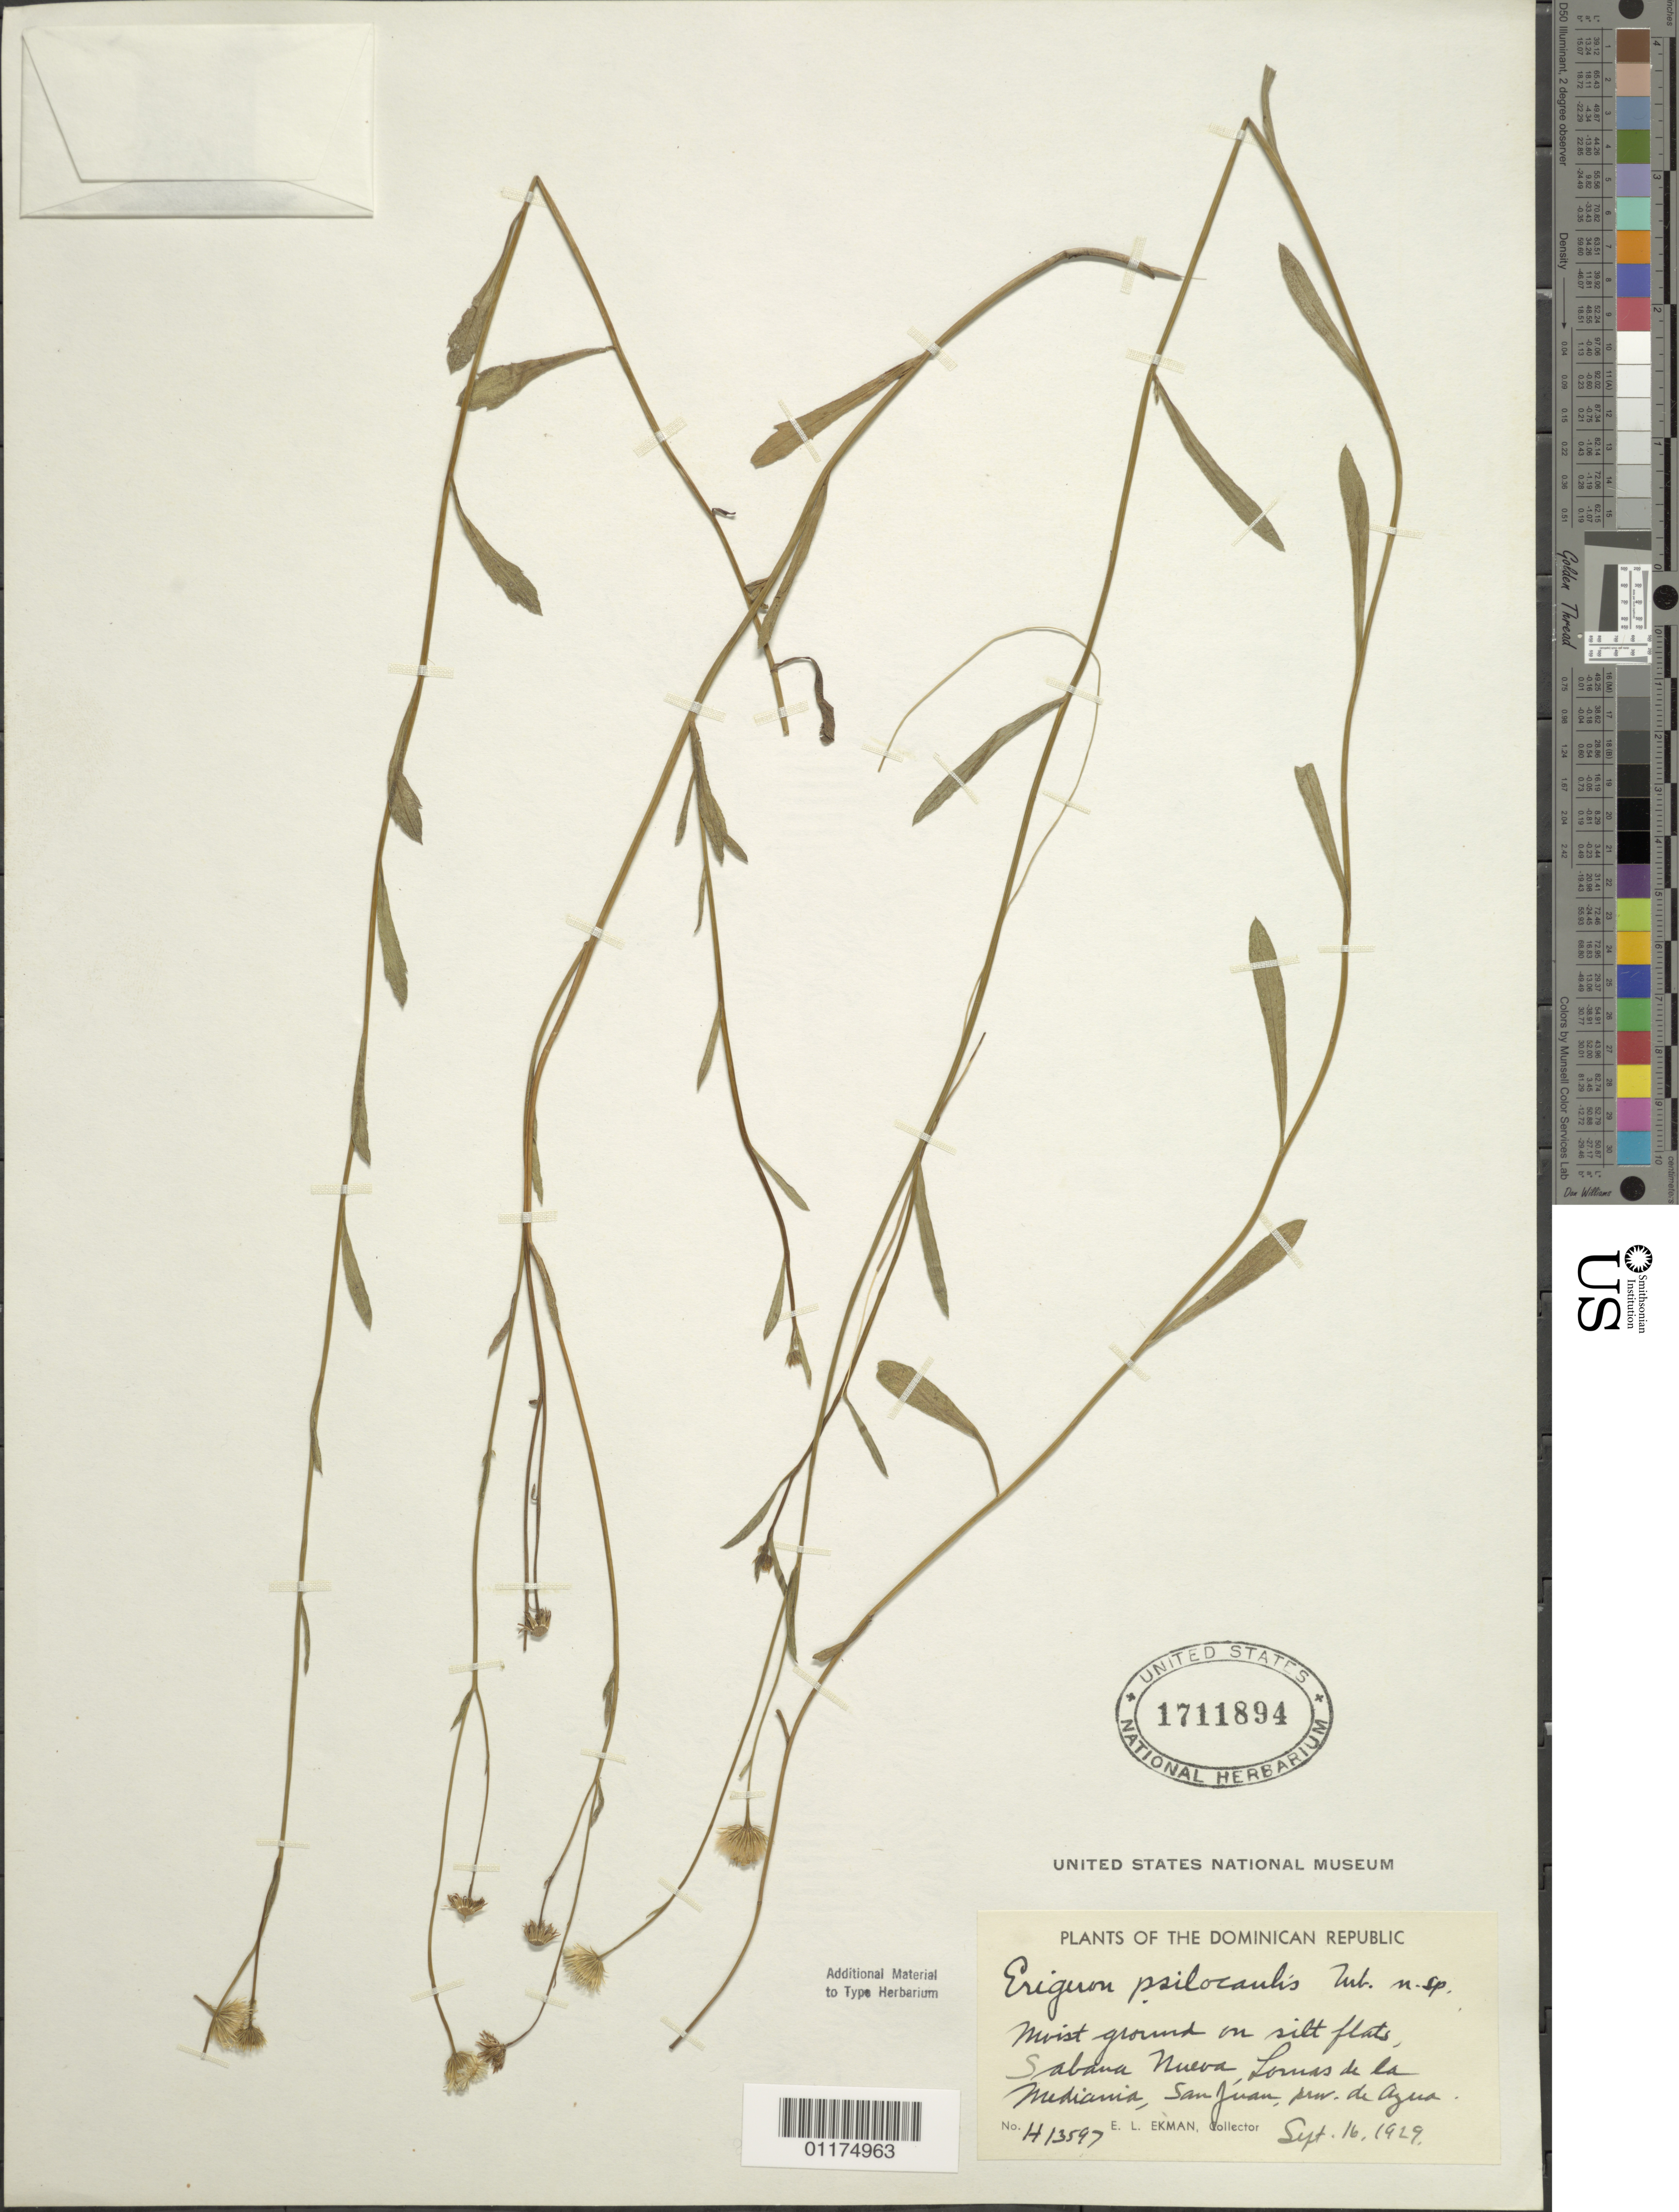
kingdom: Plantae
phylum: Tracheophyta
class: Magnoliopsida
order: Asterales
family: Asteraceae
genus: Erigeron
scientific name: Erigeron psilocaulis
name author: Urb.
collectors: E. L. Ekman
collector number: H 135597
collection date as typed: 16 Sep 1929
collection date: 1929-09-16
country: Dominican Republic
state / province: Azua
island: Hispaniola I.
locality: Sabana Nueva, Lomas de la Medicania, San Juan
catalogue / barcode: US 1711894